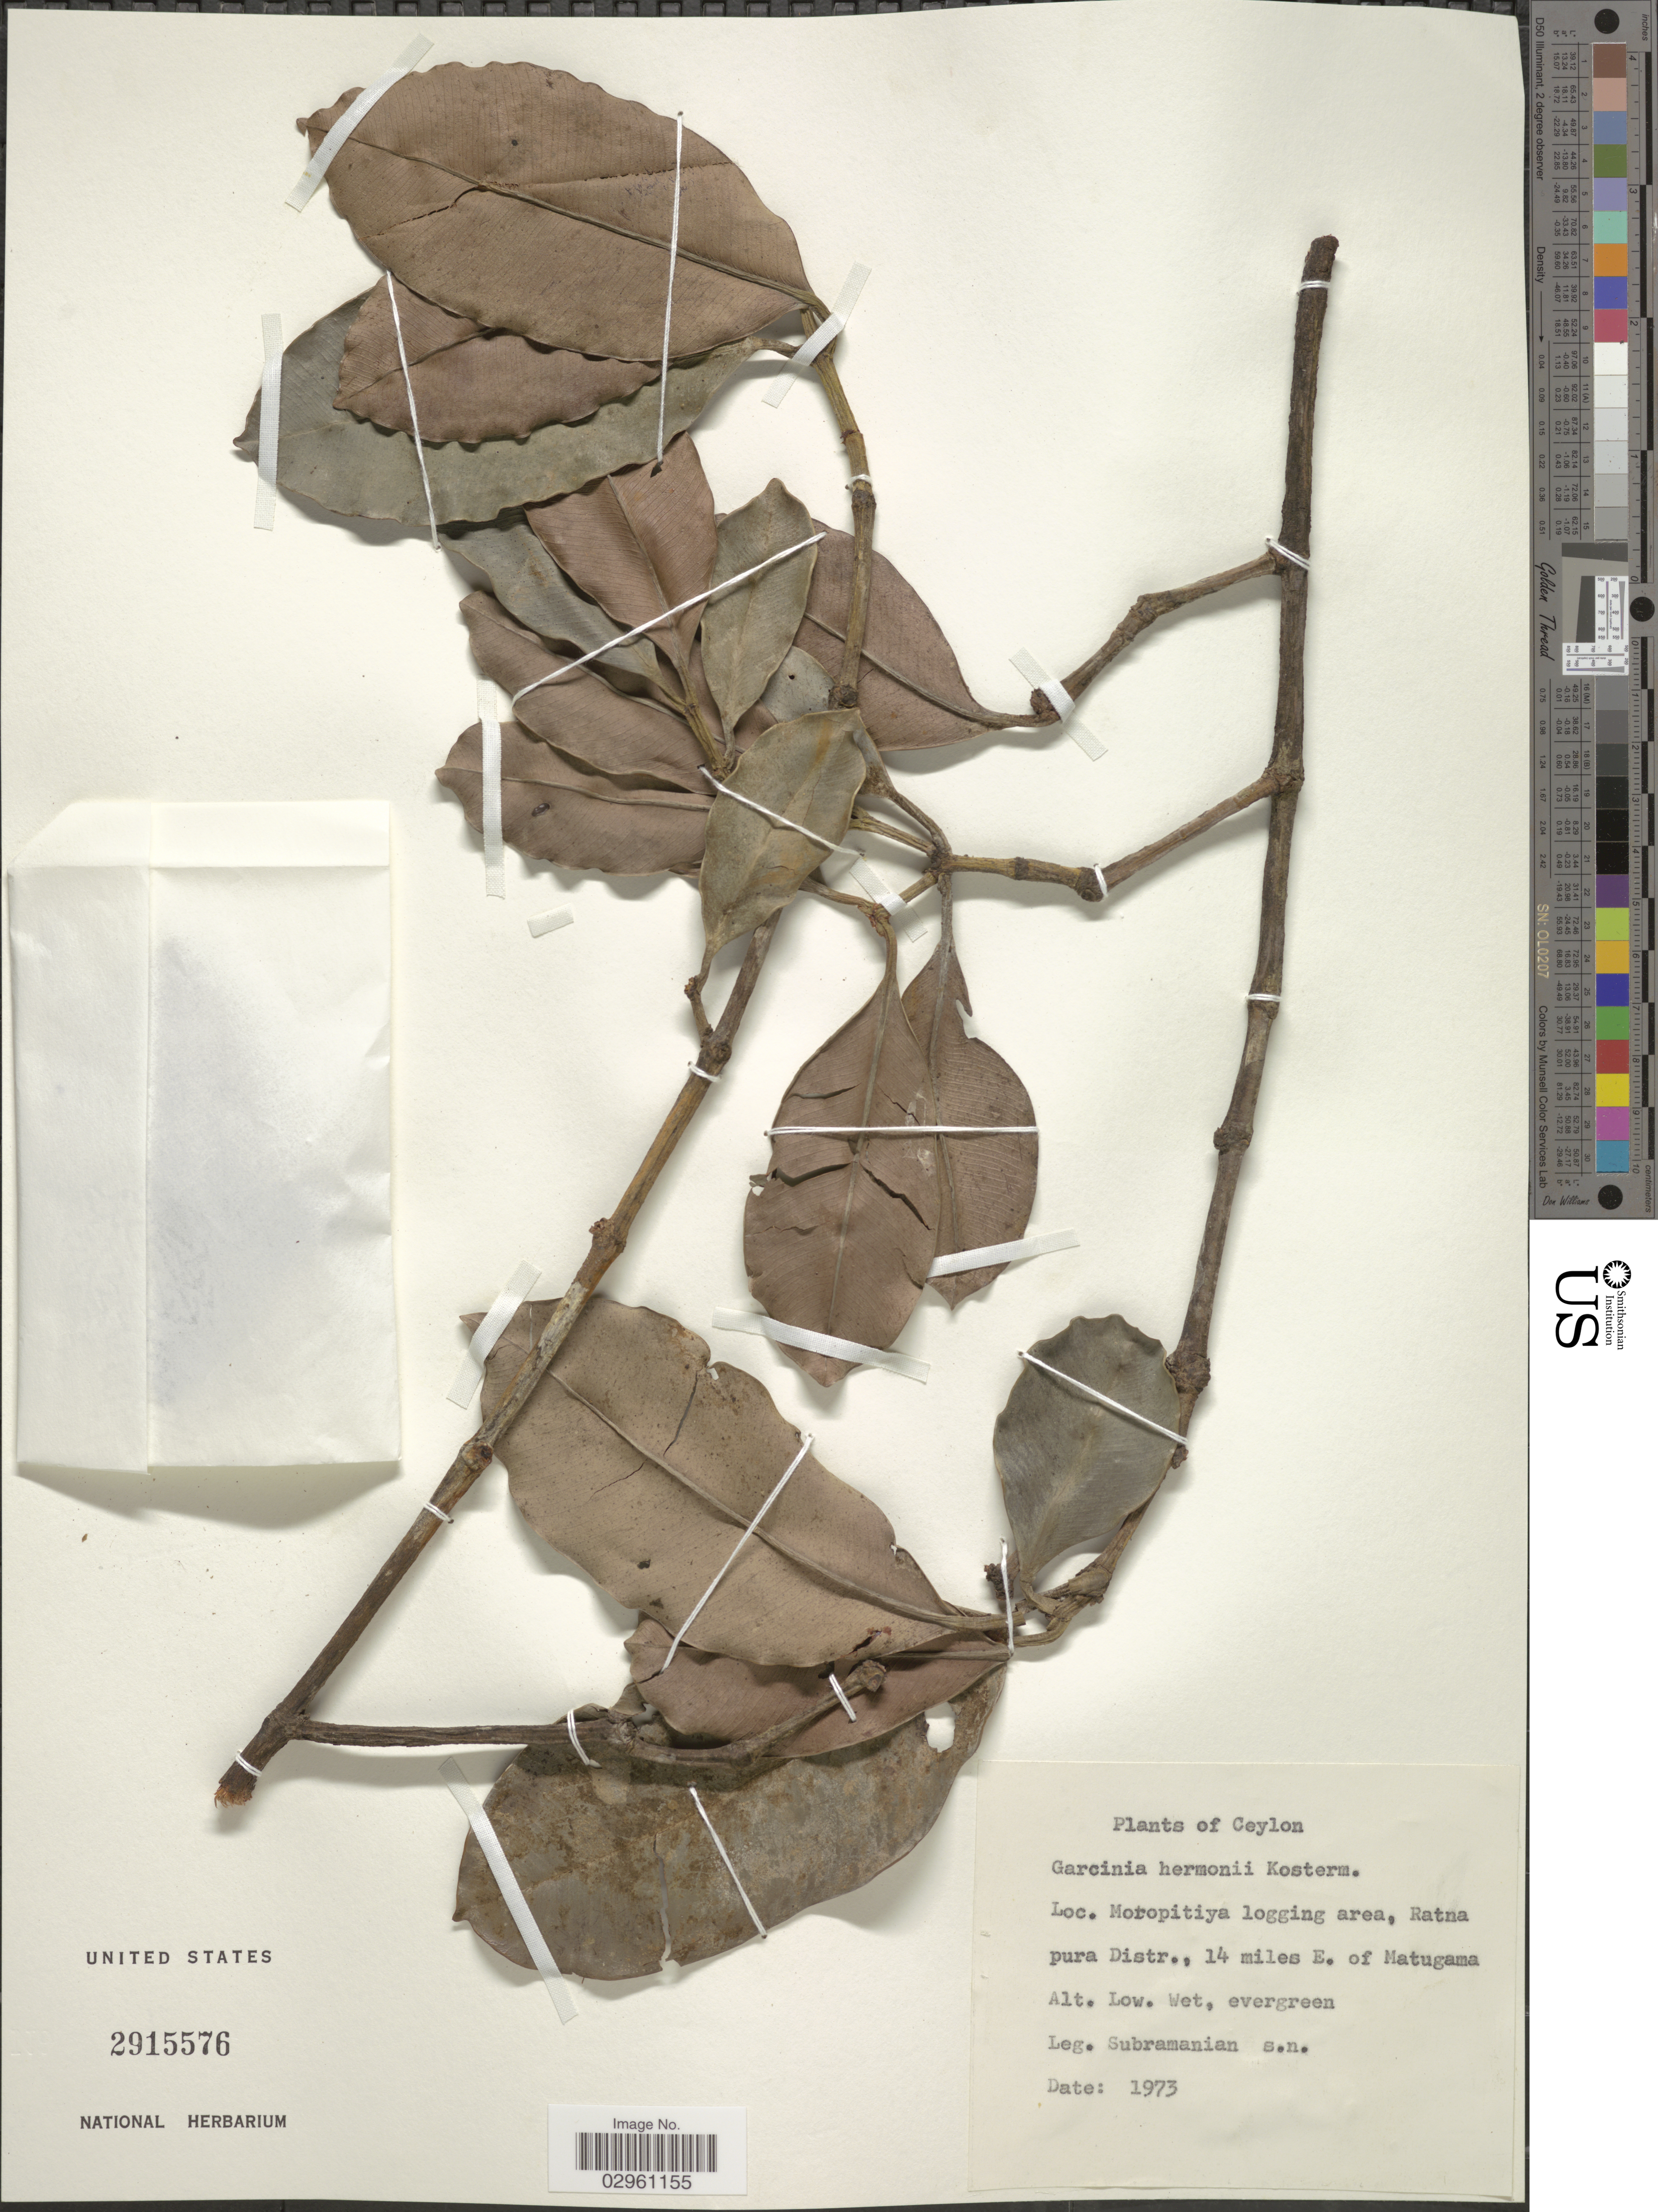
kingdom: Plantae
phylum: Tracheophyta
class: Magnoliopsida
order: Malpighiales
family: Clusiaceae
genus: Garcinia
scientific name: Garcinia hermonii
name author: Kosterm.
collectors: Subramanian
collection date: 1973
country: Sri Lanka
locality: Ceylon. Moropitiya loggin area, Ratna pura Distr., 14 miles E. of Matugama.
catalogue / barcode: US 2915576